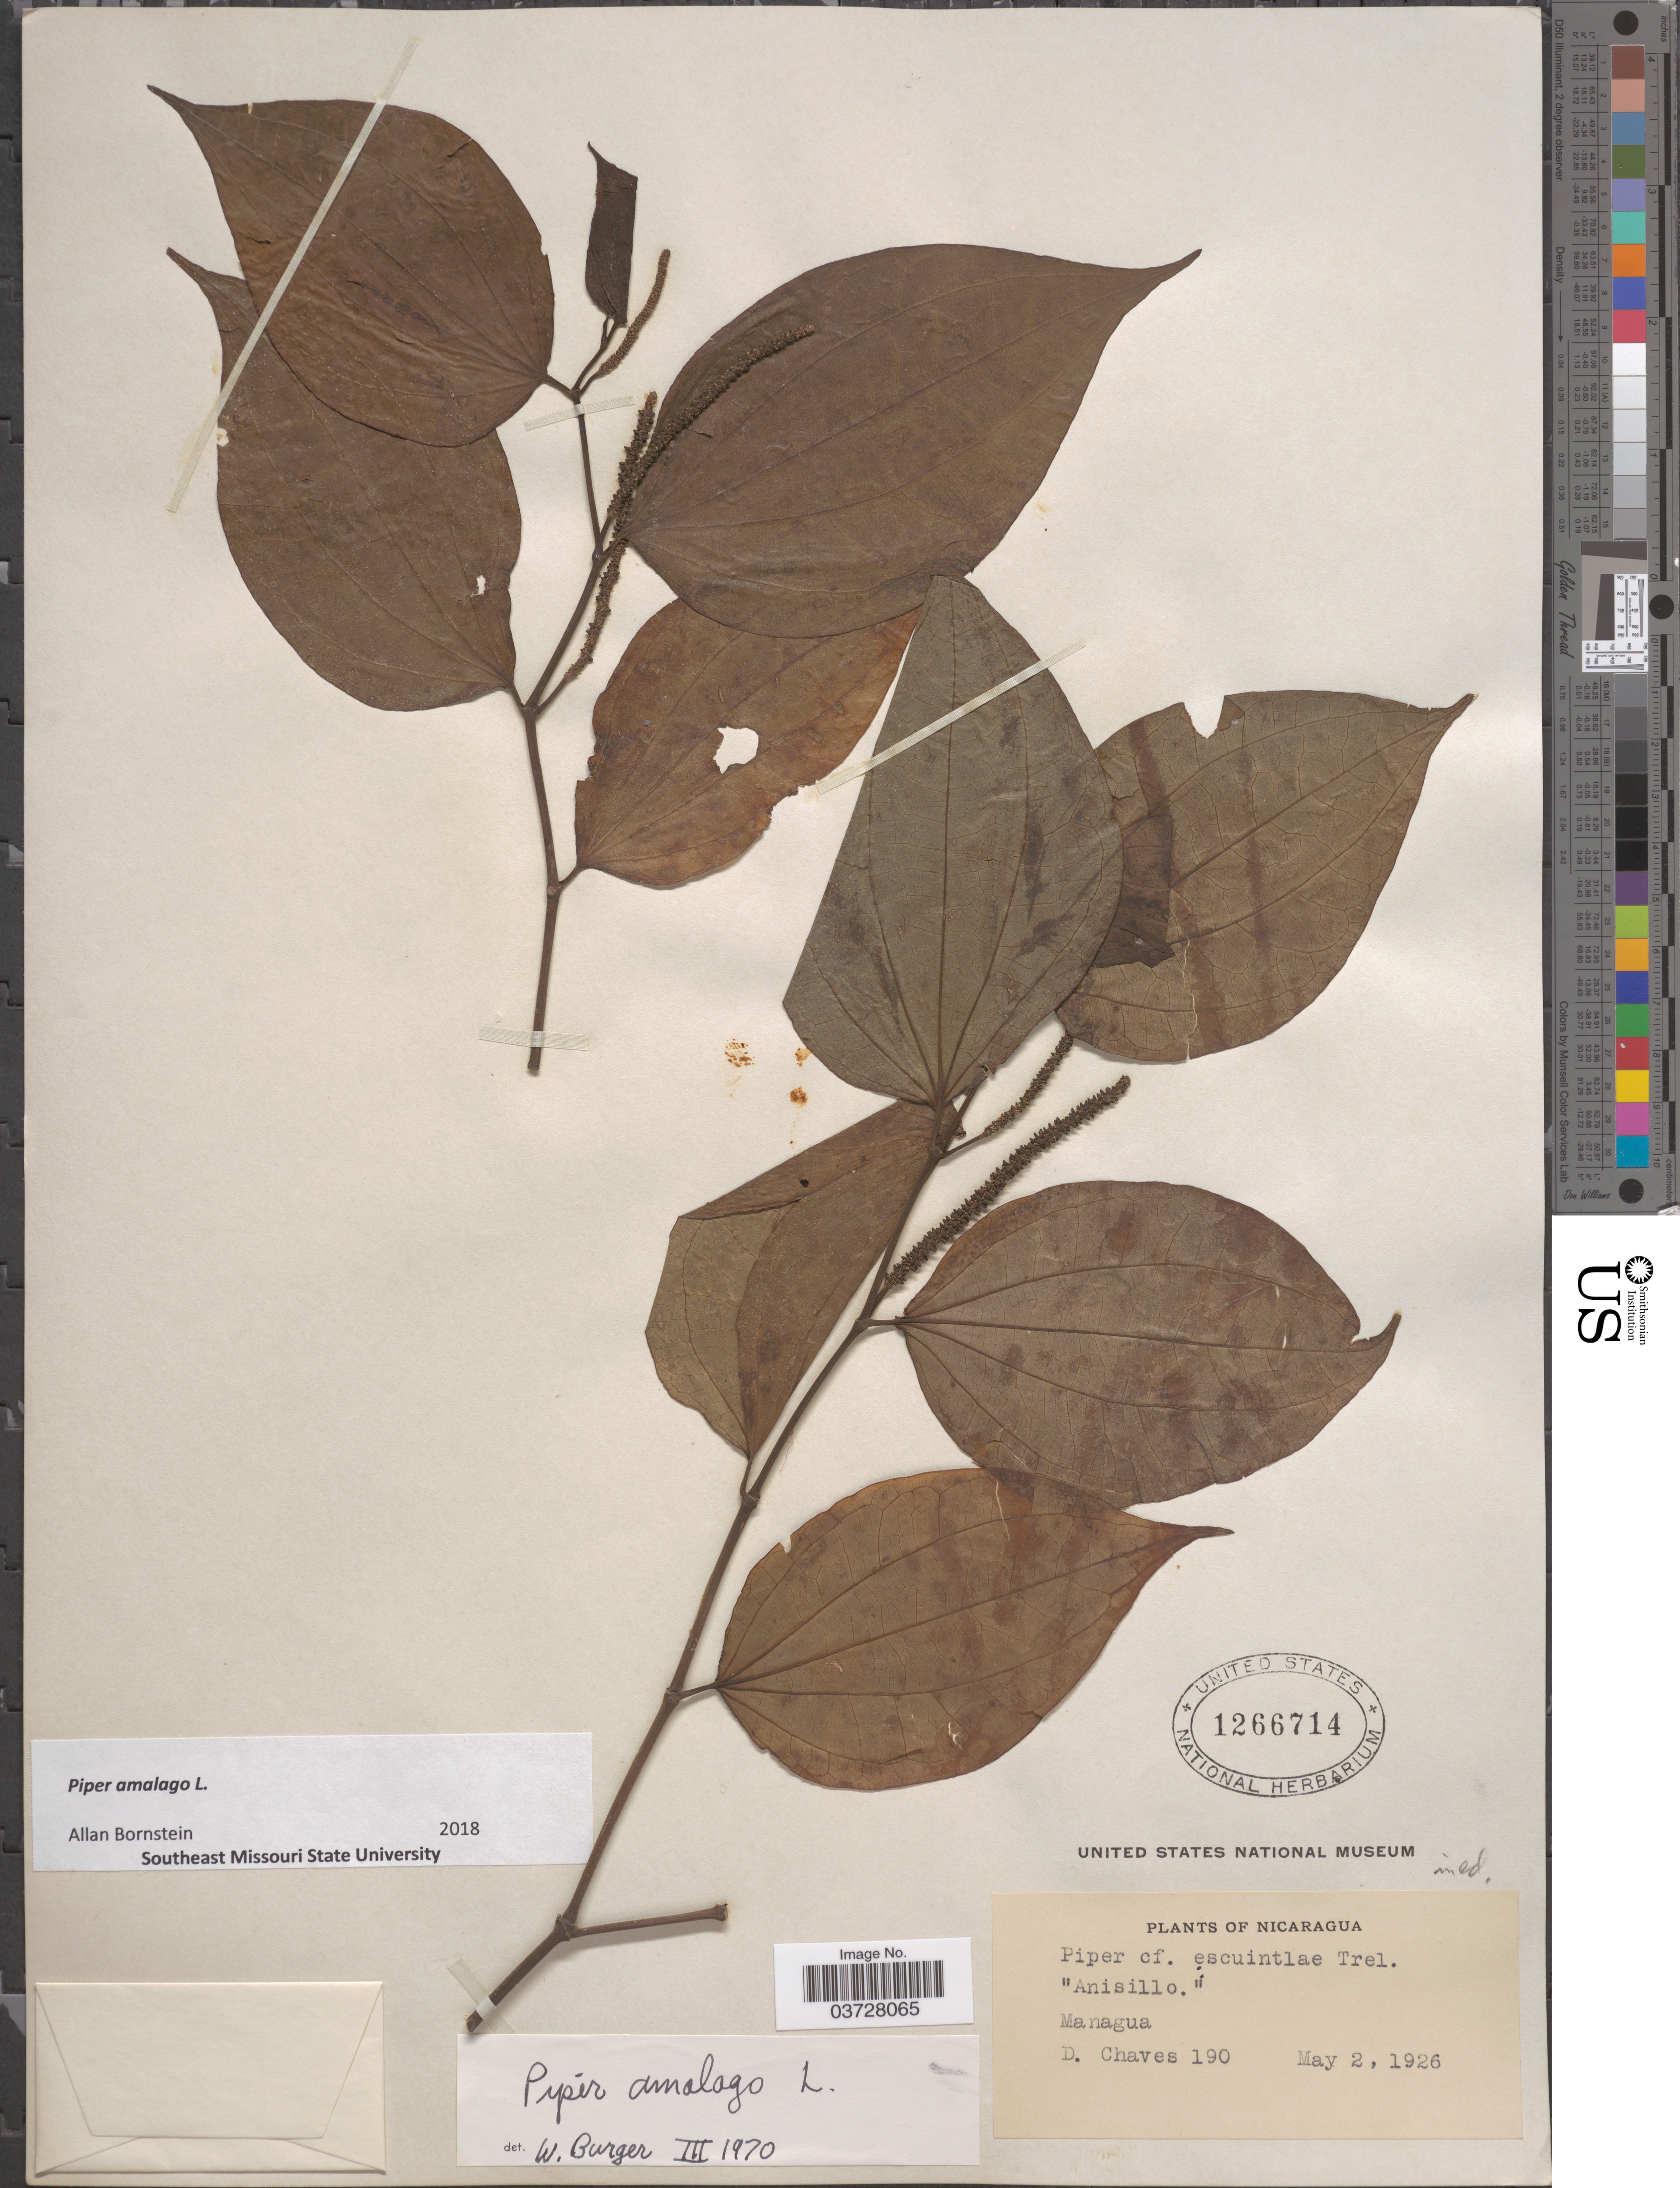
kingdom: Plantae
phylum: Tracheophyta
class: Magnoliopsida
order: Piperales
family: Piperaceae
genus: Piper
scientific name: Piper amalago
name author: L.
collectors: D. Chaves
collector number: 190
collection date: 1926-05-02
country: Nicaragua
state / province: Managua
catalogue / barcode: US 1266714